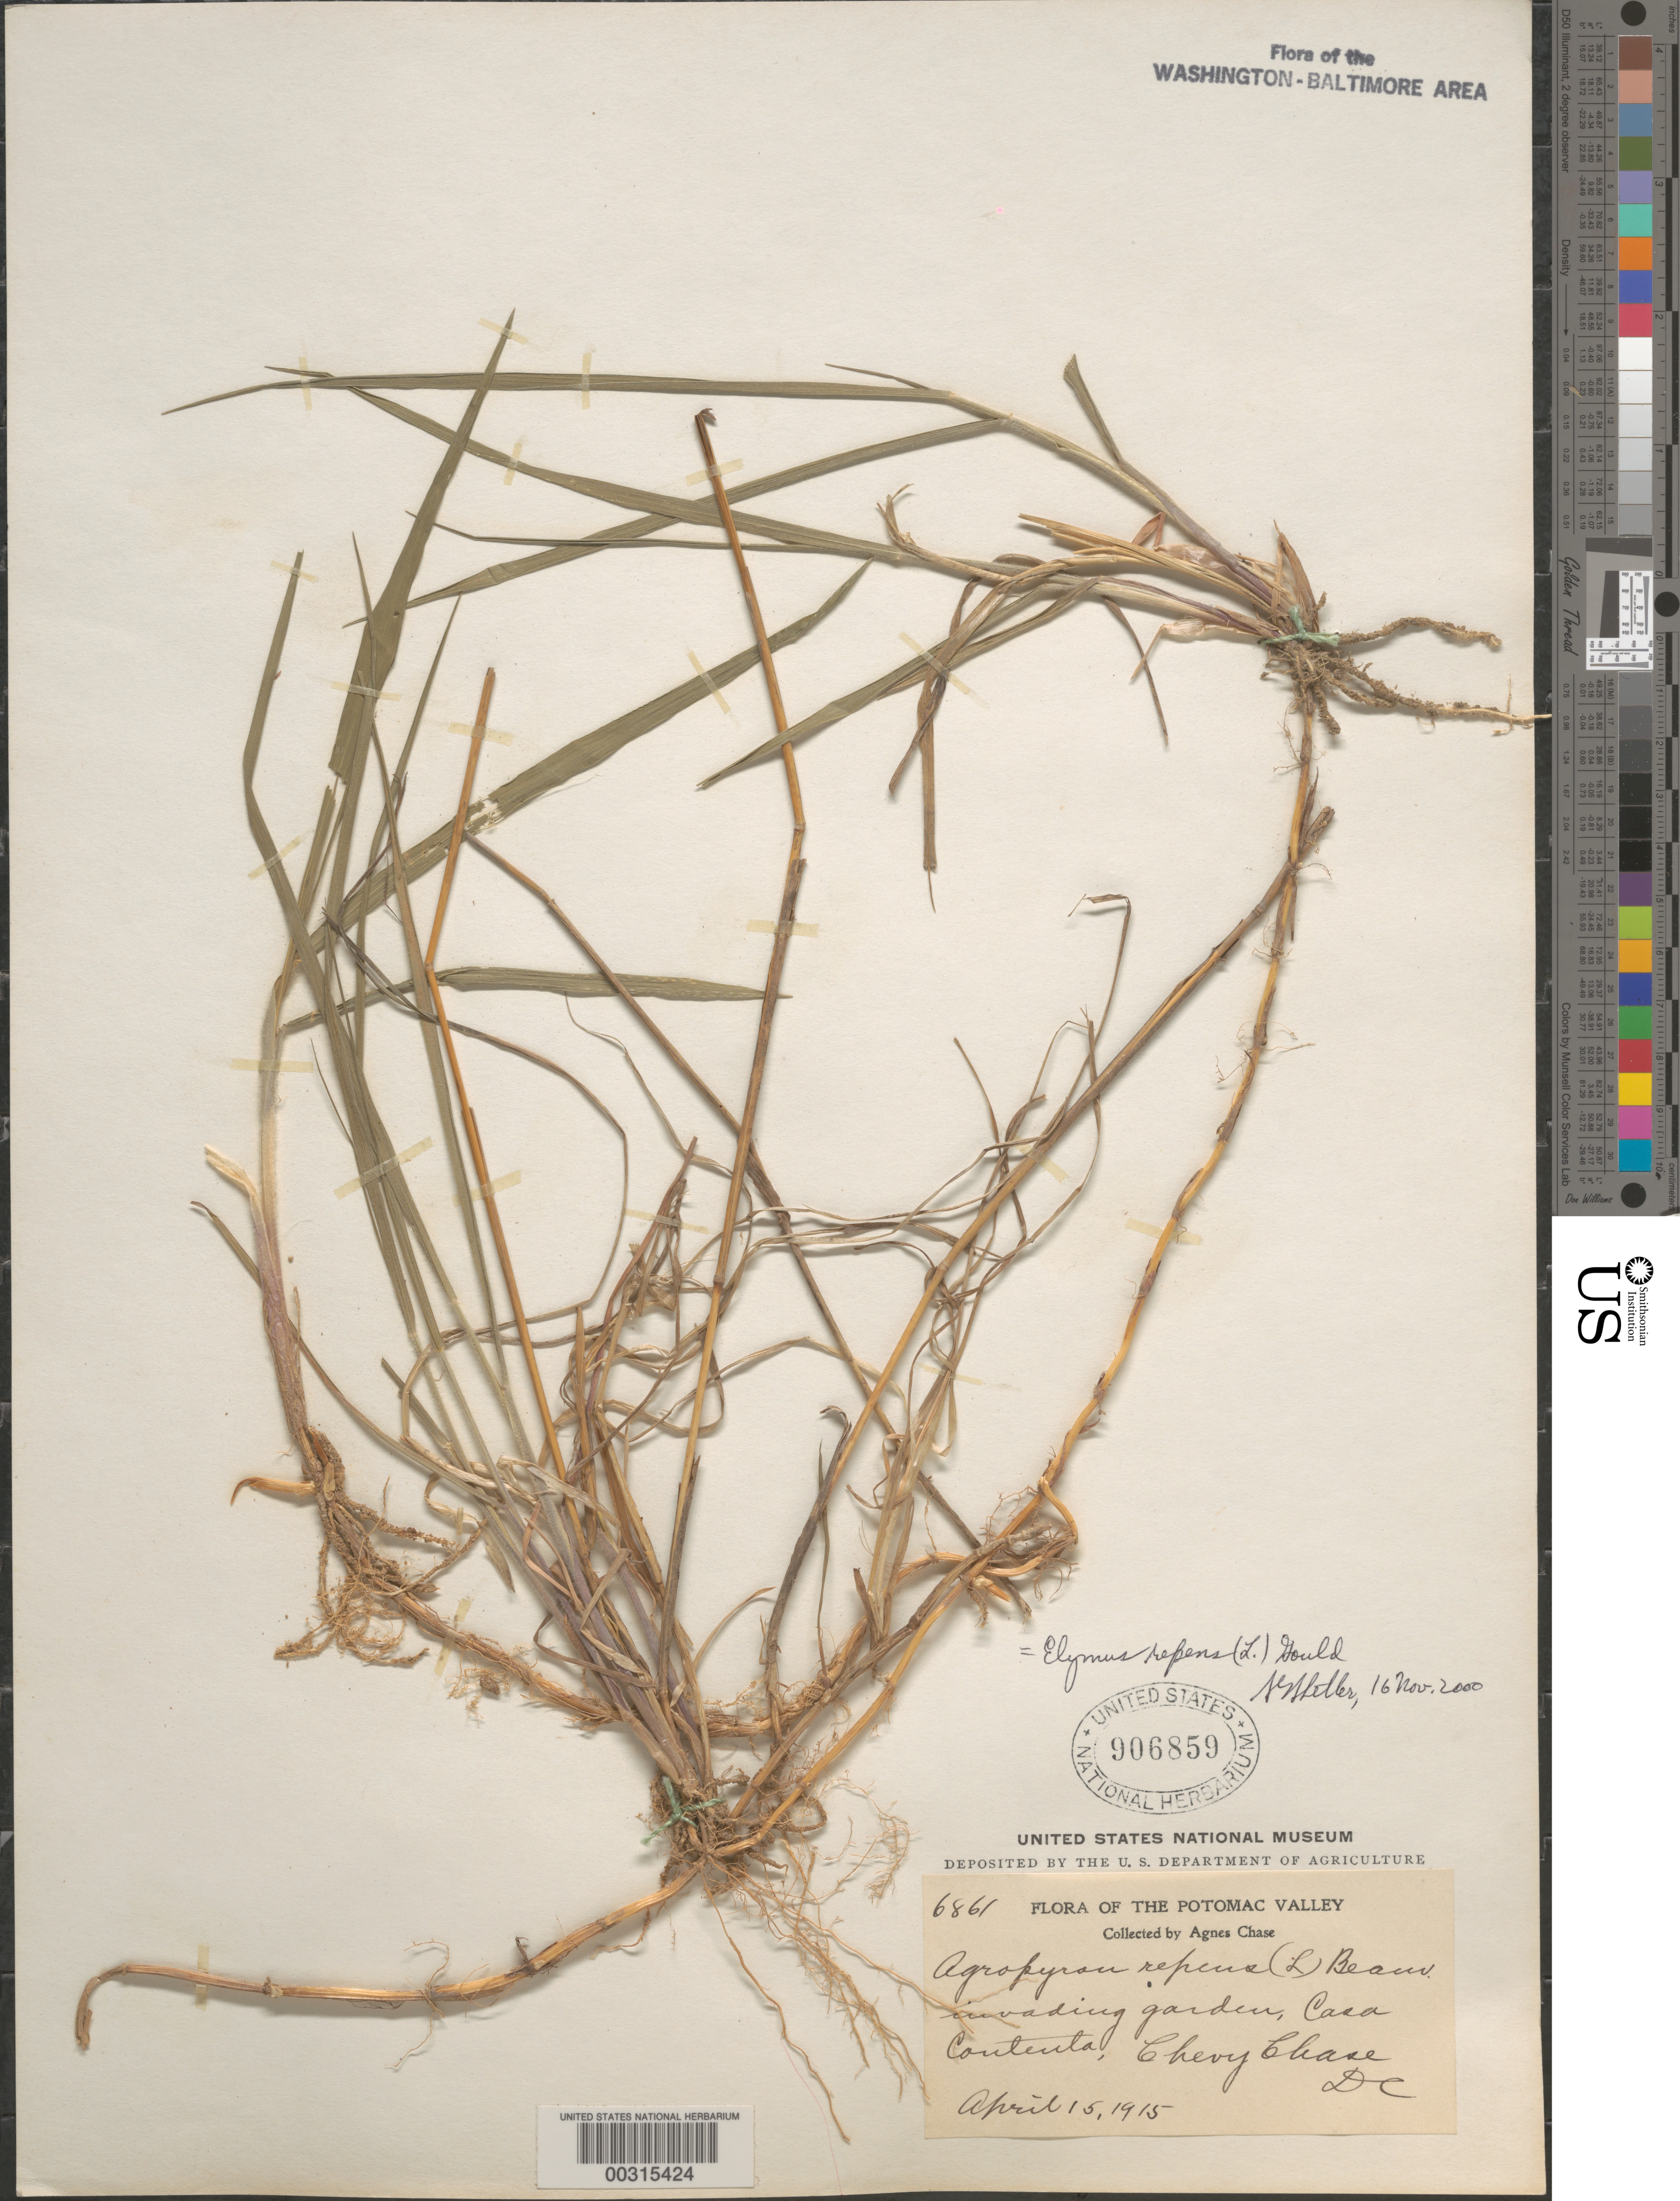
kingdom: Plantae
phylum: Tracheophyta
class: Liliopsida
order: Poales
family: Poaceae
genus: Elymus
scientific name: Elymus repens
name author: (L.) Gould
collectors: A. Chase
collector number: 6861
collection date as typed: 15 Apr 1915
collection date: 1915-04-15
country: United States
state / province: District of Columbia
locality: Casa Contenta, Chevy Chase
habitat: Invading garden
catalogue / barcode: US 906859